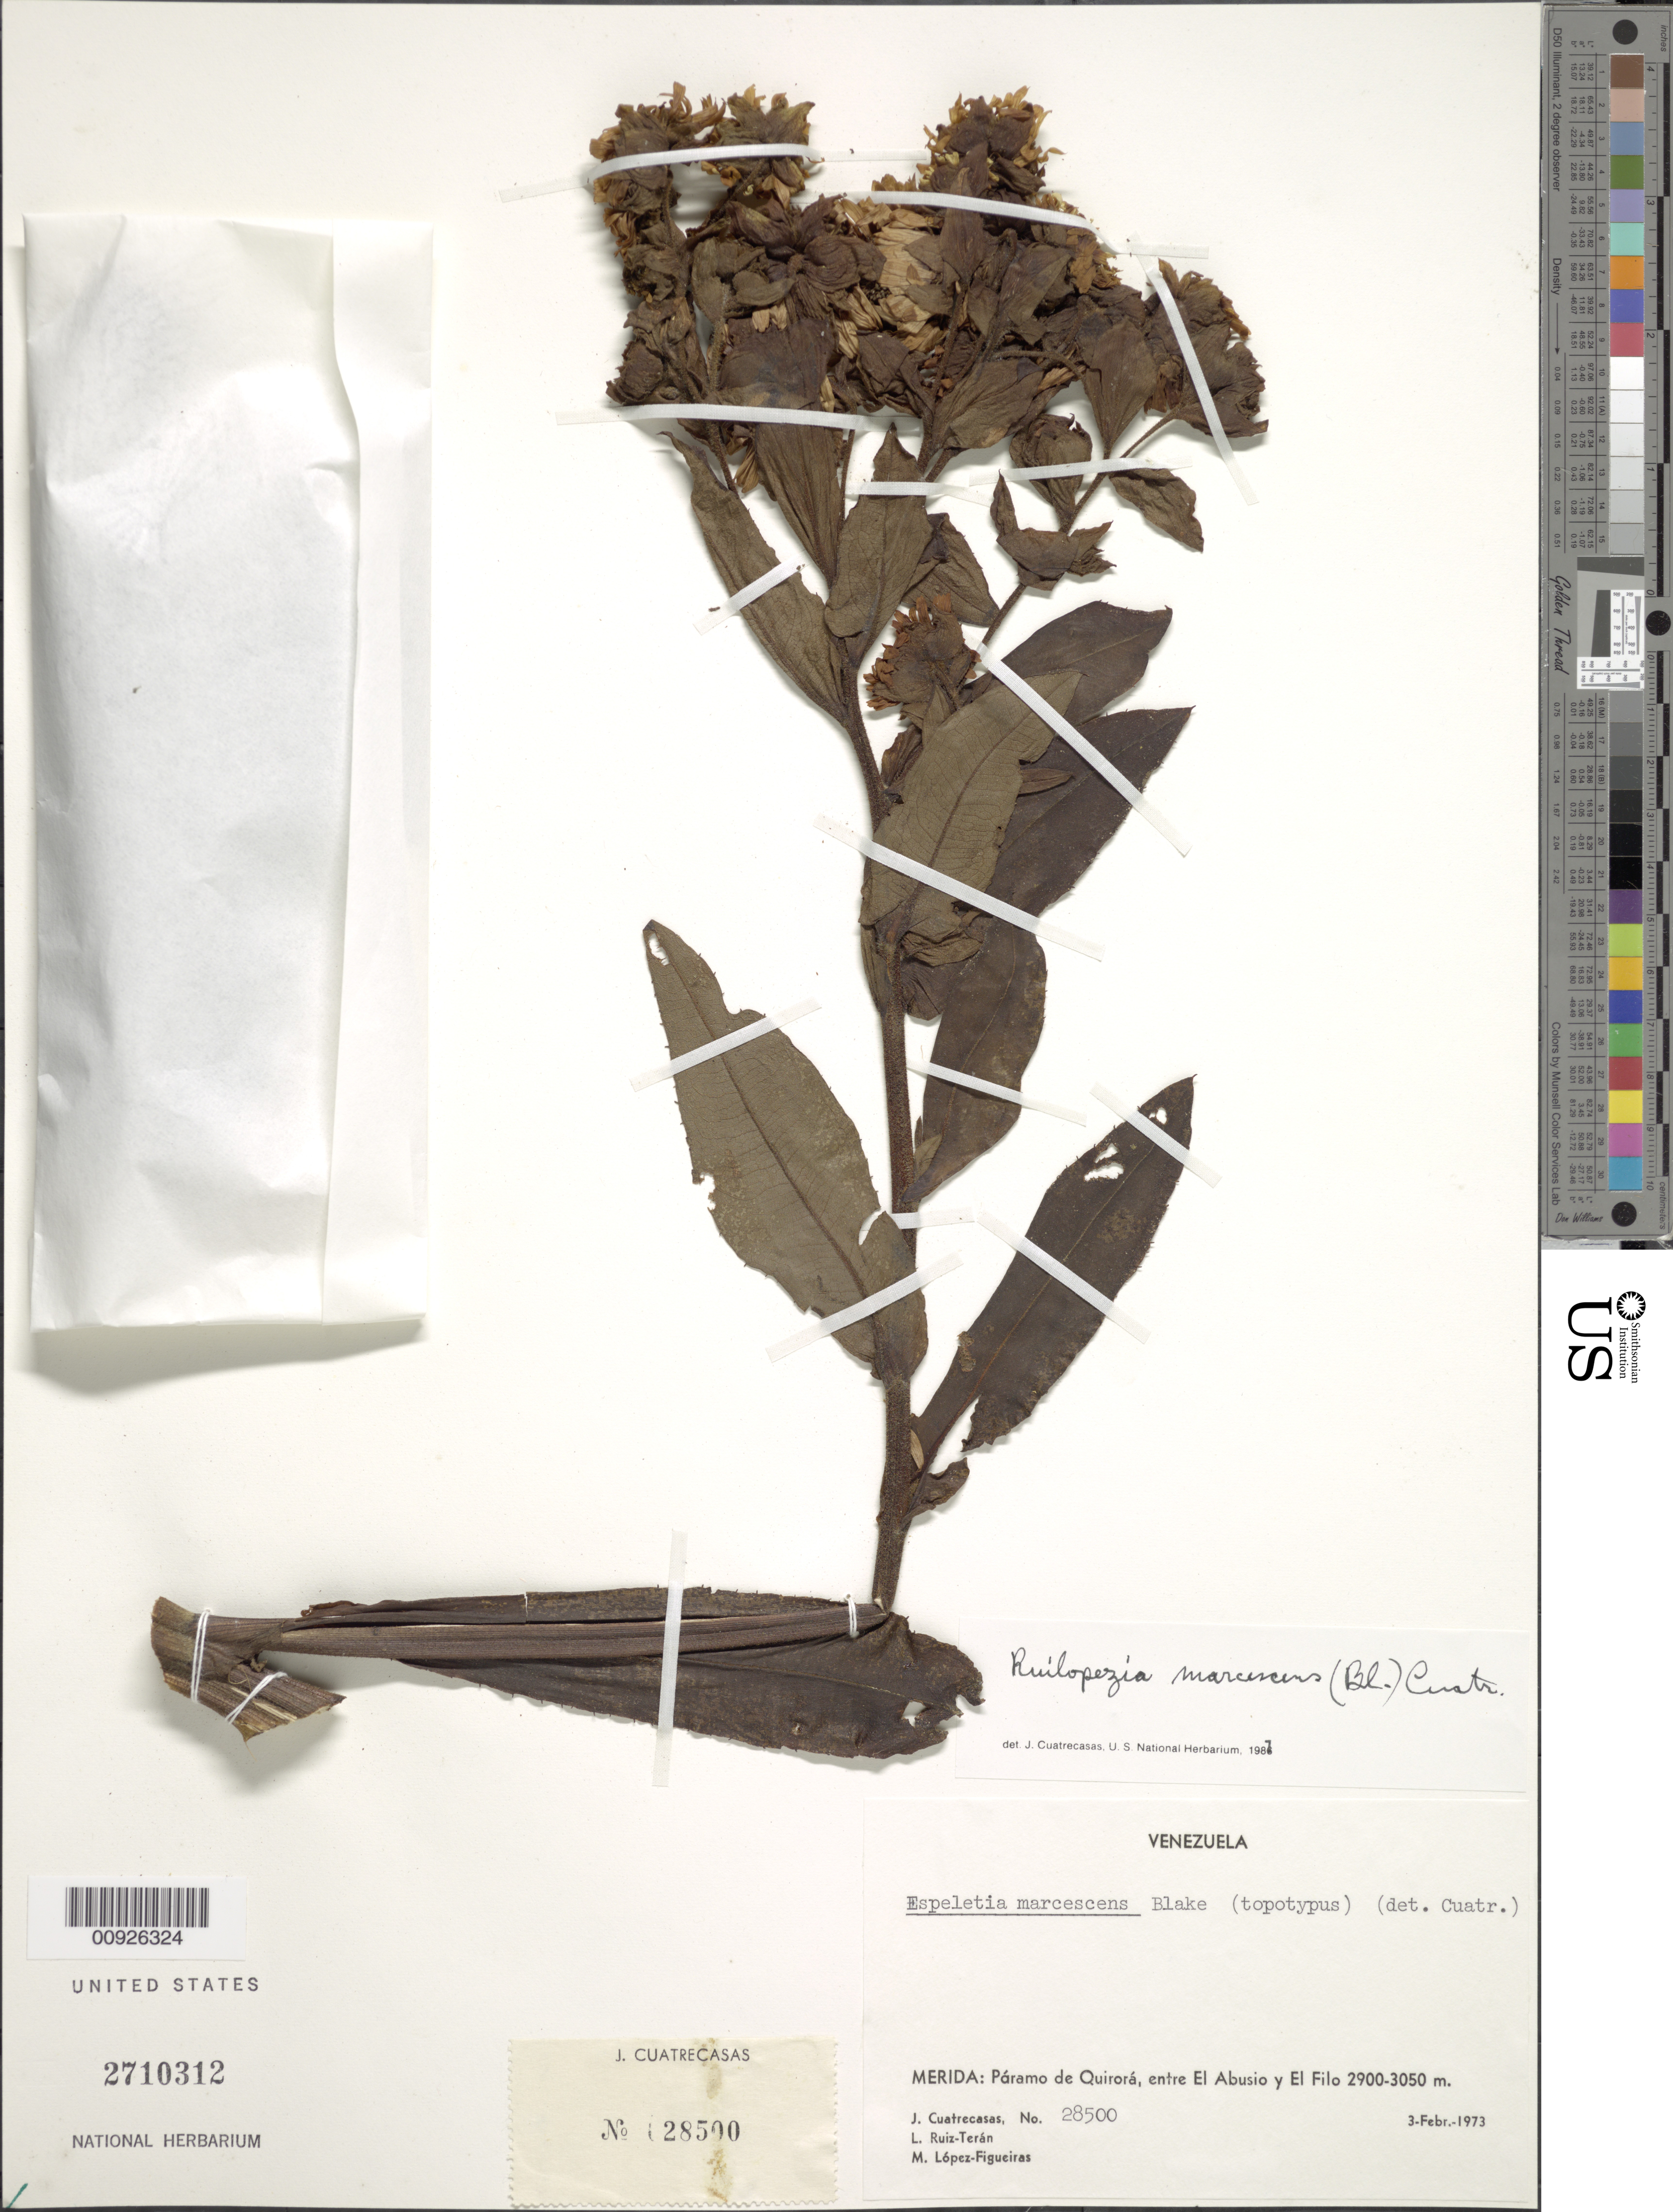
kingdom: Plantae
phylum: Tracheophyta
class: Magnoliopsida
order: Asterales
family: Asteraceae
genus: Ruilopezia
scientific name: Ruilopezia marcescens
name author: (S.F. Blake) Cuatrec.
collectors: J. Cuatrecasas, L. E. Ruíz-Terán & M. López Figueiras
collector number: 28500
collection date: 1973-02-03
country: Venezuela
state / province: Mérida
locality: P. de Quirorá (o de Chacantá). Entre el Abusio y El Filo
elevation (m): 2900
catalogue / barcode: US 2710312